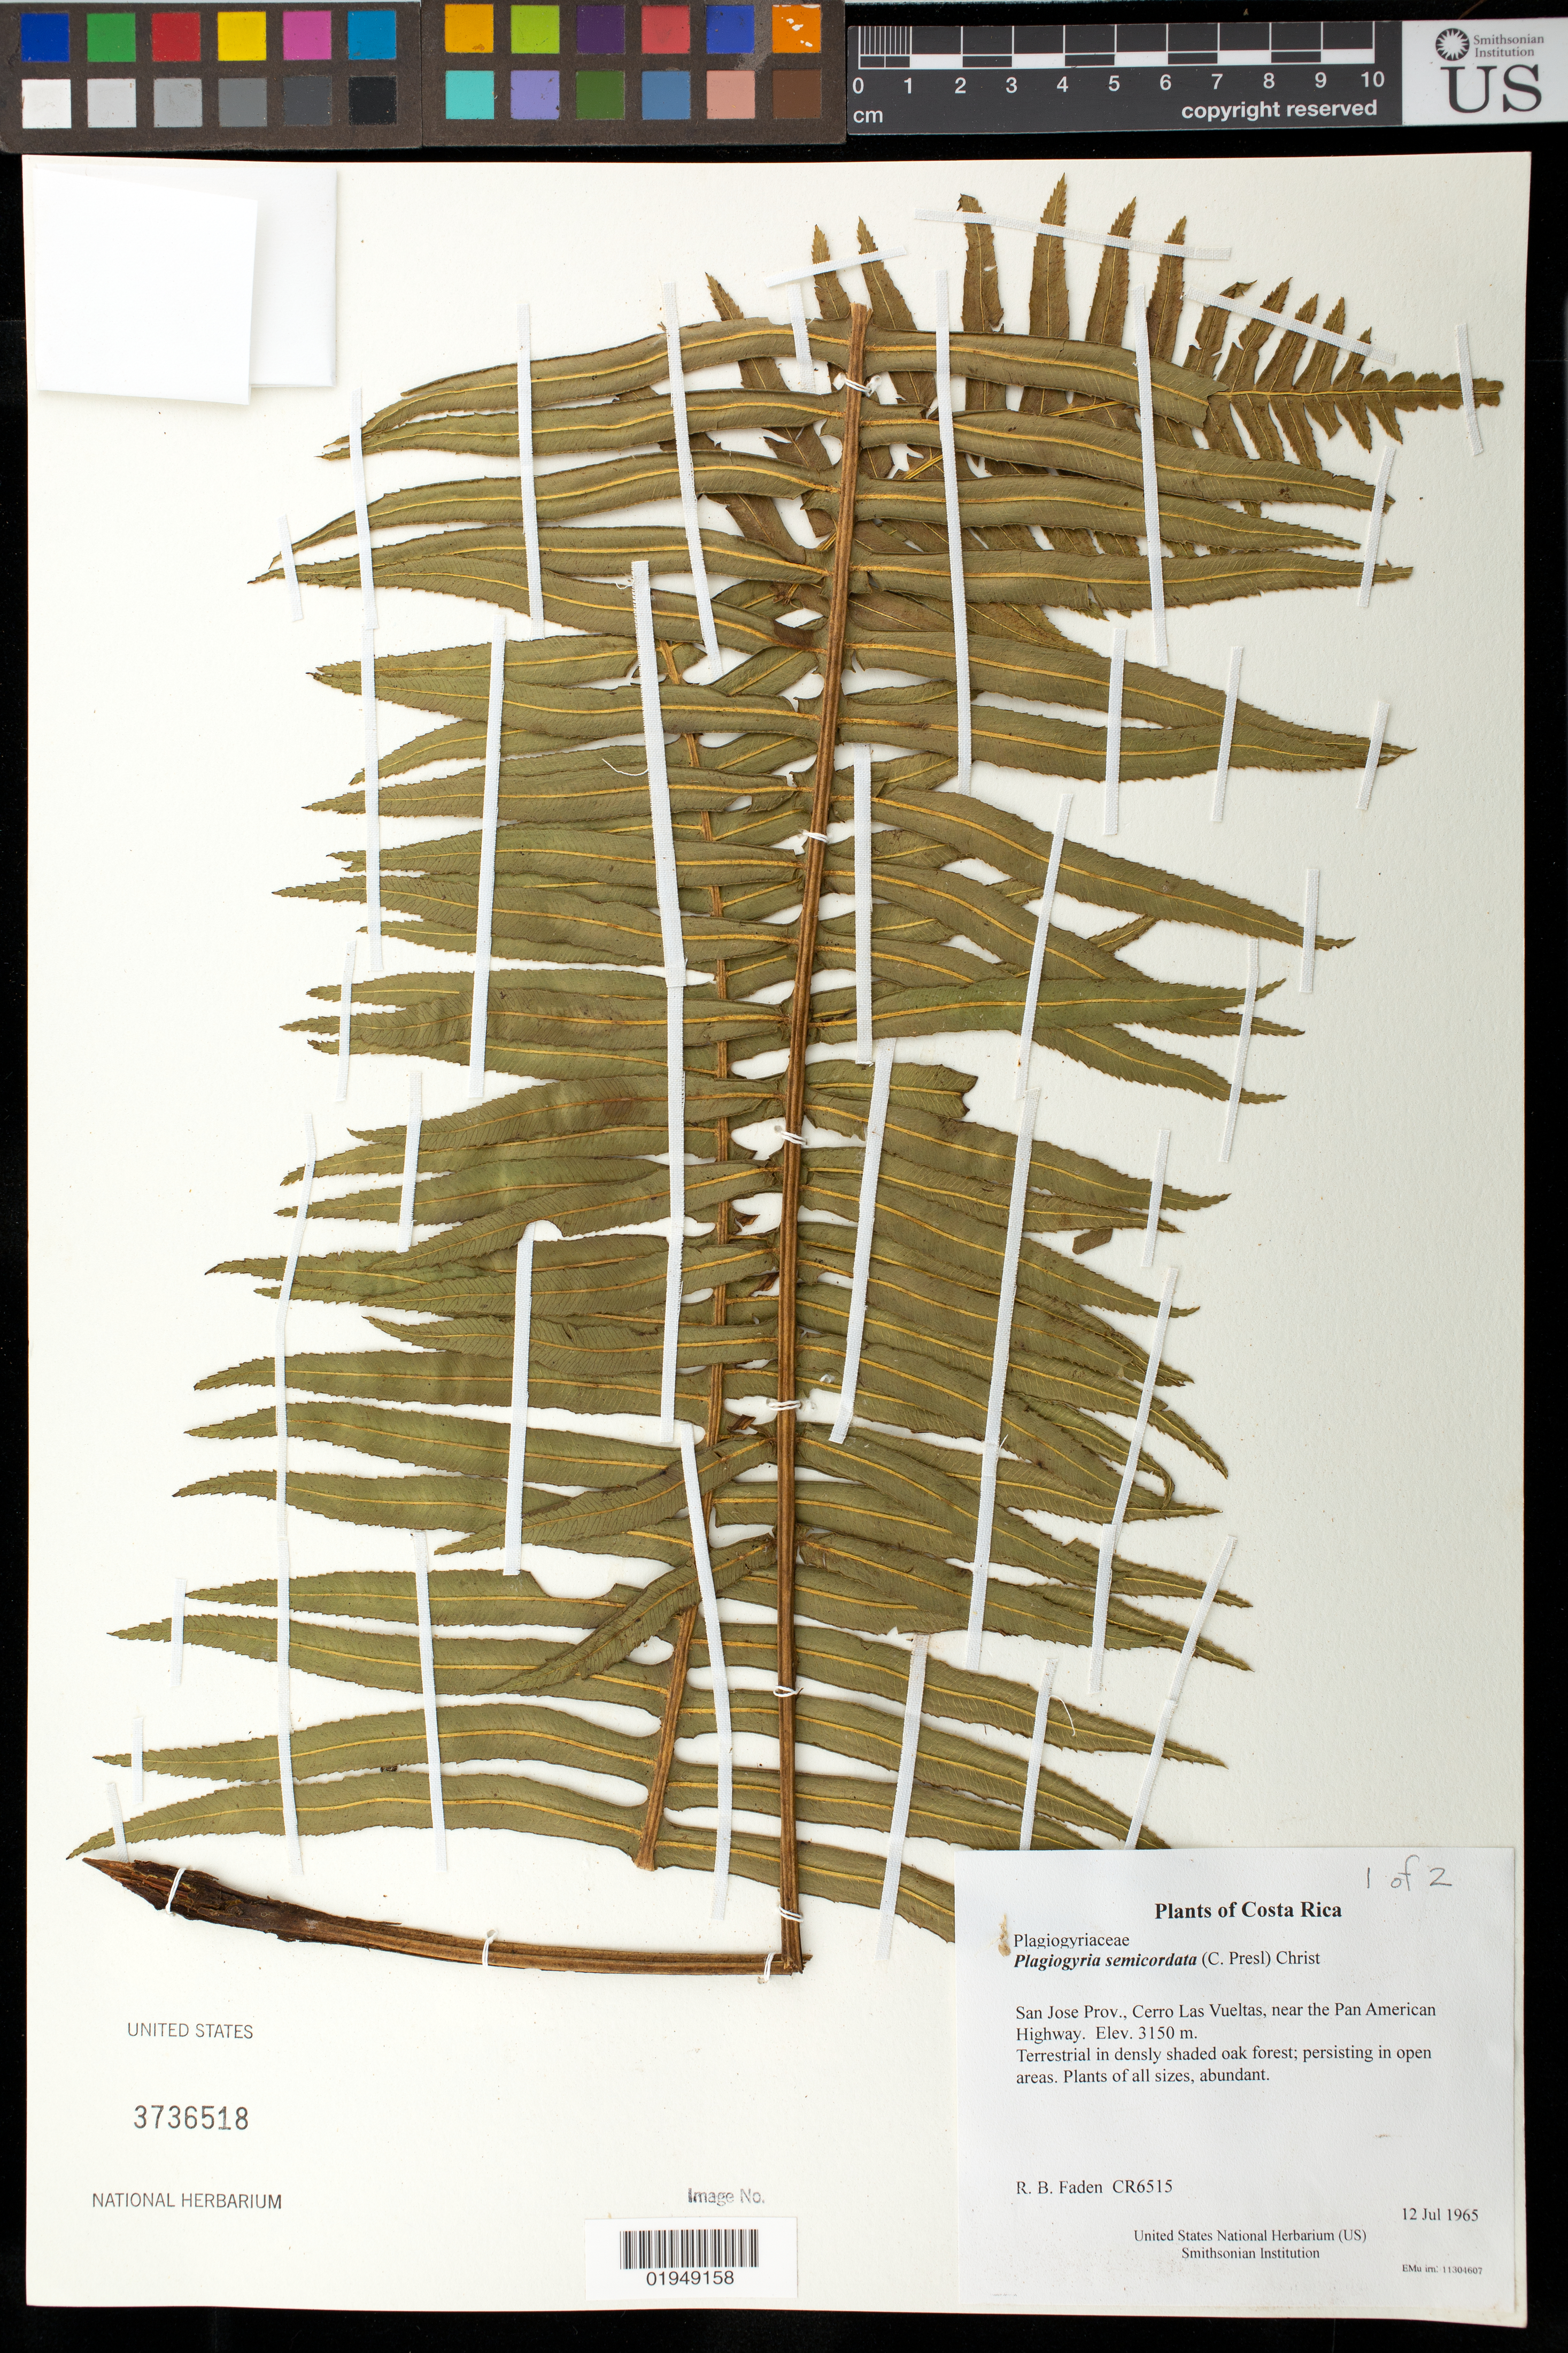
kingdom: Plantae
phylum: Tracheophyta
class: Polypodiopsida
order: Cyatheales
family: Plagiogyriaceae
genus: Plagiogyria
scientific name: Plagiogyria pectinata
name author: (Liebm.) Lellinger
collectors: R. B. Faden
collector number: CR6515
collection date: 1965-07-12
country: Costa Rica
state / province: San Jose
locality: Cerro Las Vueltas, near the Pan American Highway.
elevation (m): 3150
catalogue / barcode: US 3736518